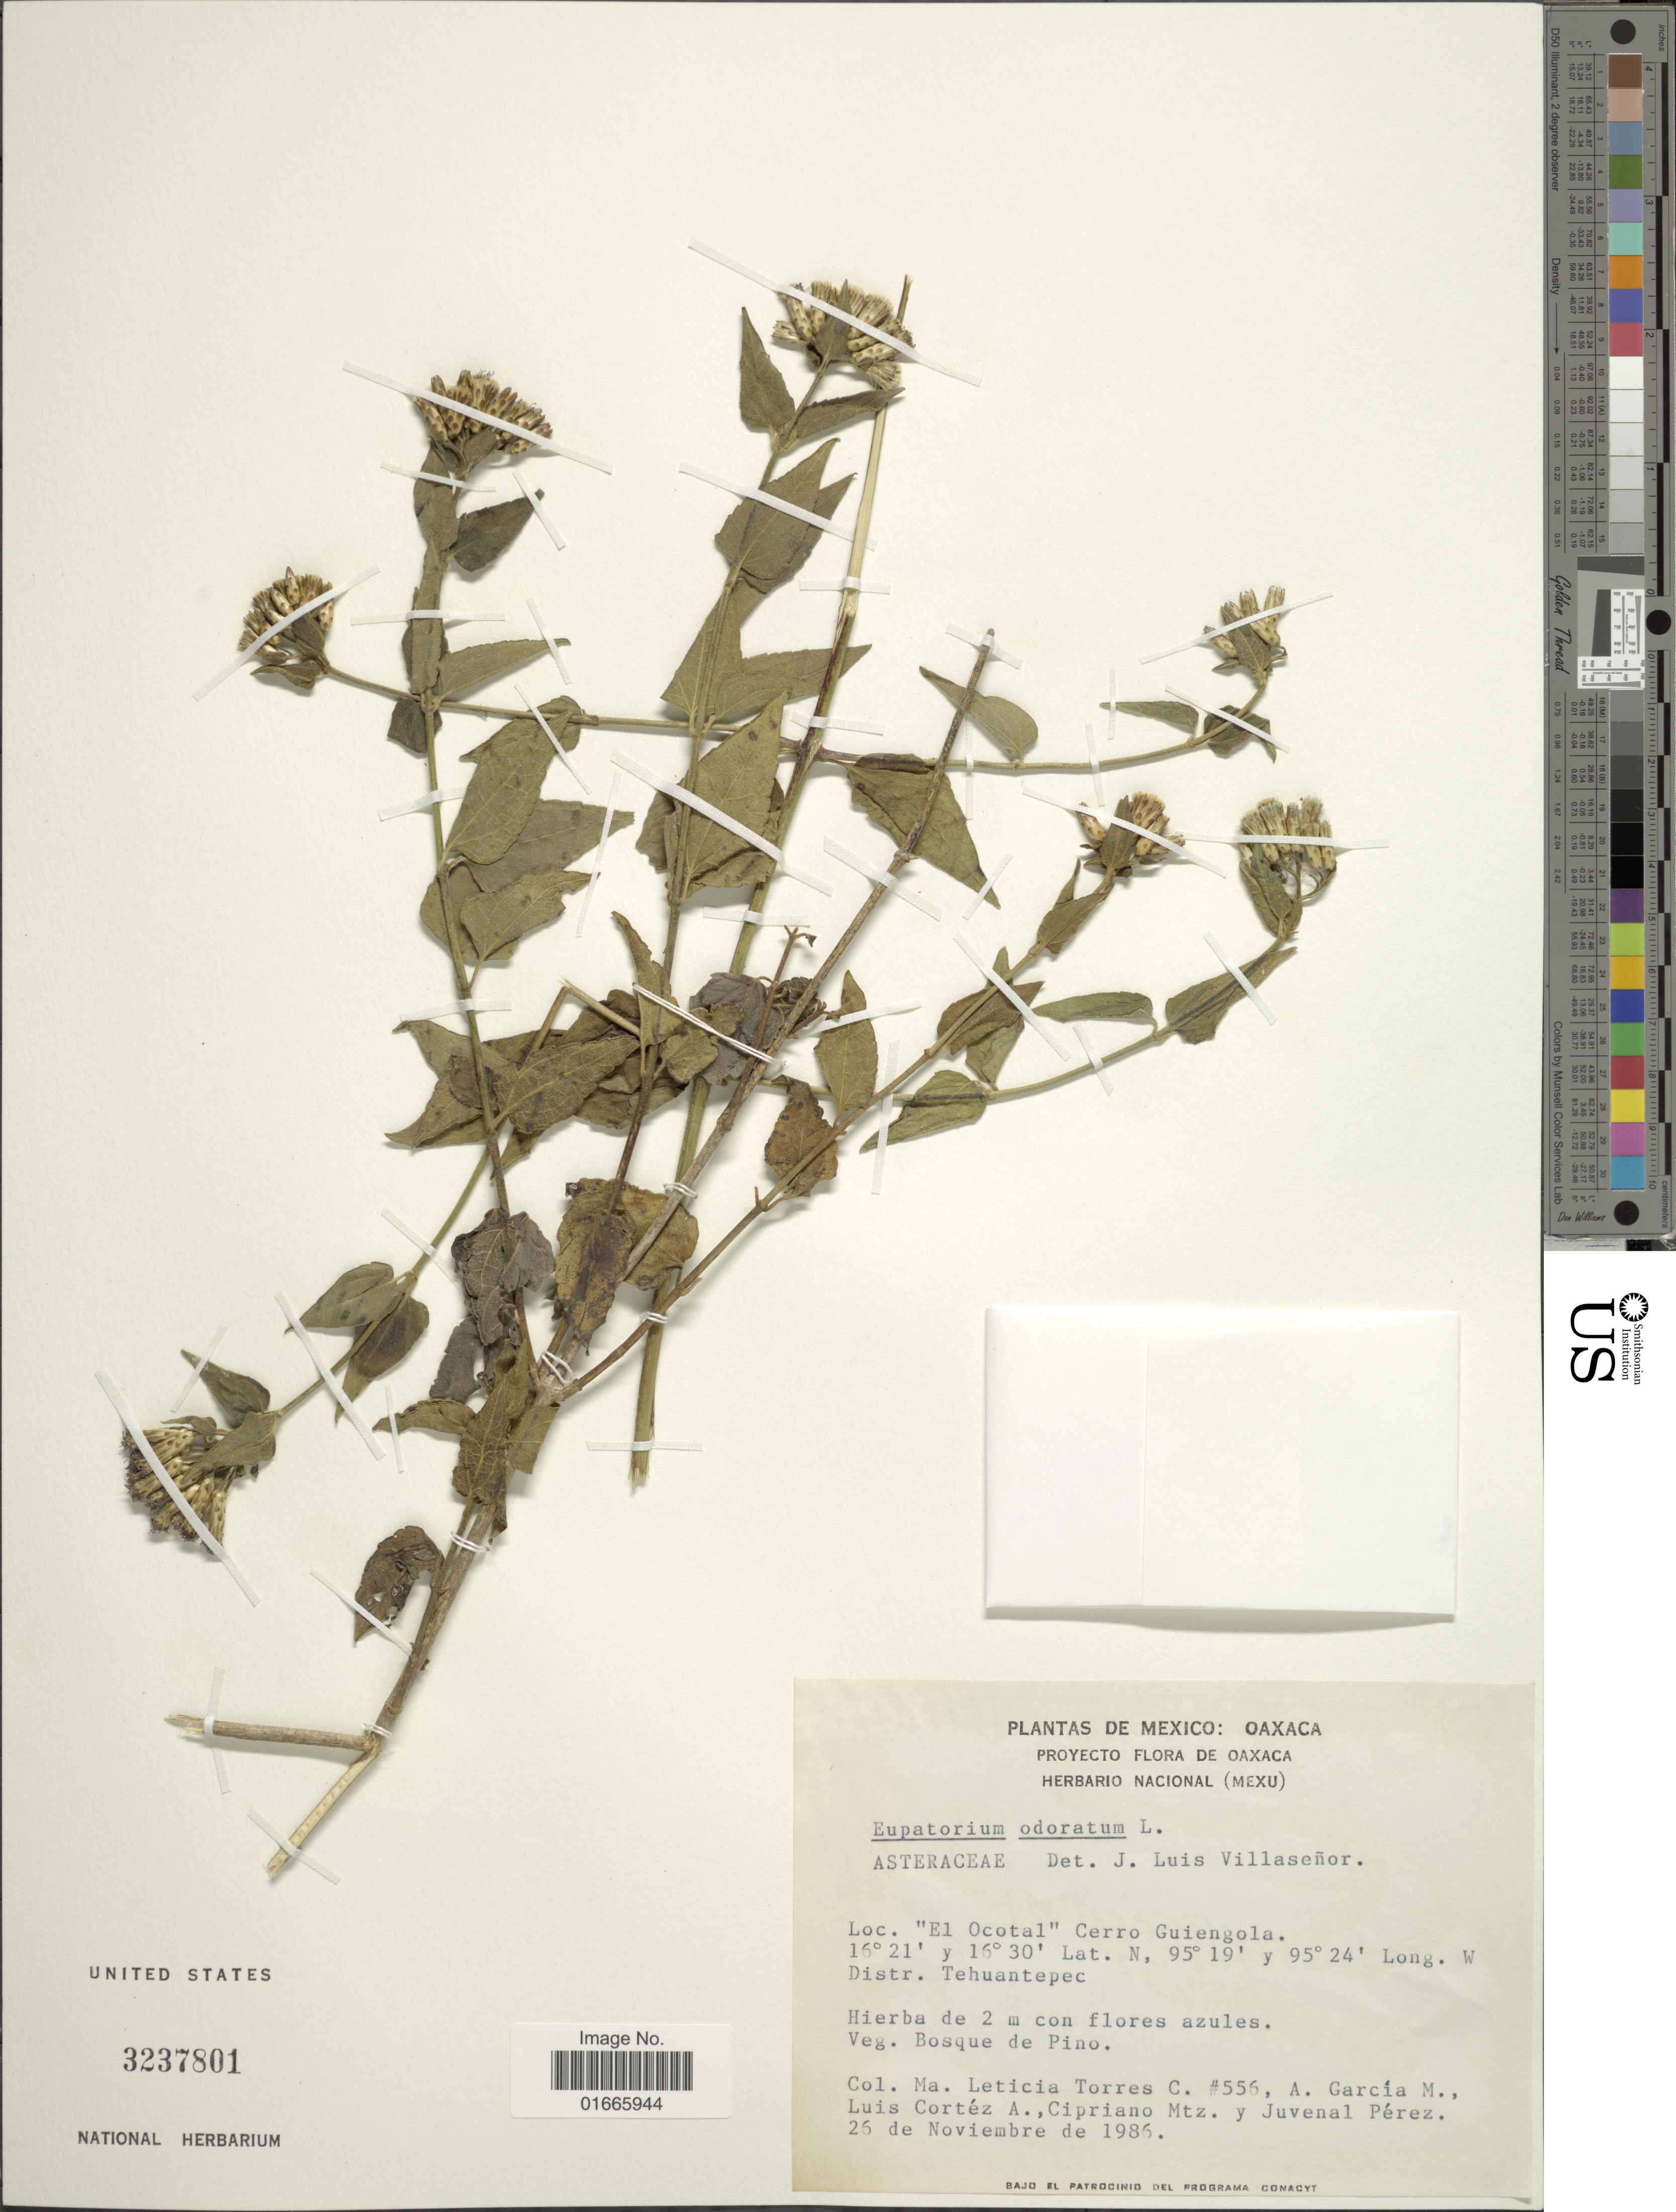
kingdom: Plantae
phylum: Tracheophyta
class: Magnoliopsida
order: Asterales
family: Asteraceae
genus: Chromolaena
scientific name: Chromolaena odorata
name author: (L.) R.M. King & H. Rob.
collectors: M. L. Torres Colin, A. García M., L. Cortéz, C. Martínez R. & J. Perez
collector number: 556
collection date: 1986-11-26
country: Mexico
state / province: Oaxaca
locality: El Ocotal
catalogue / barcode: US 3237801